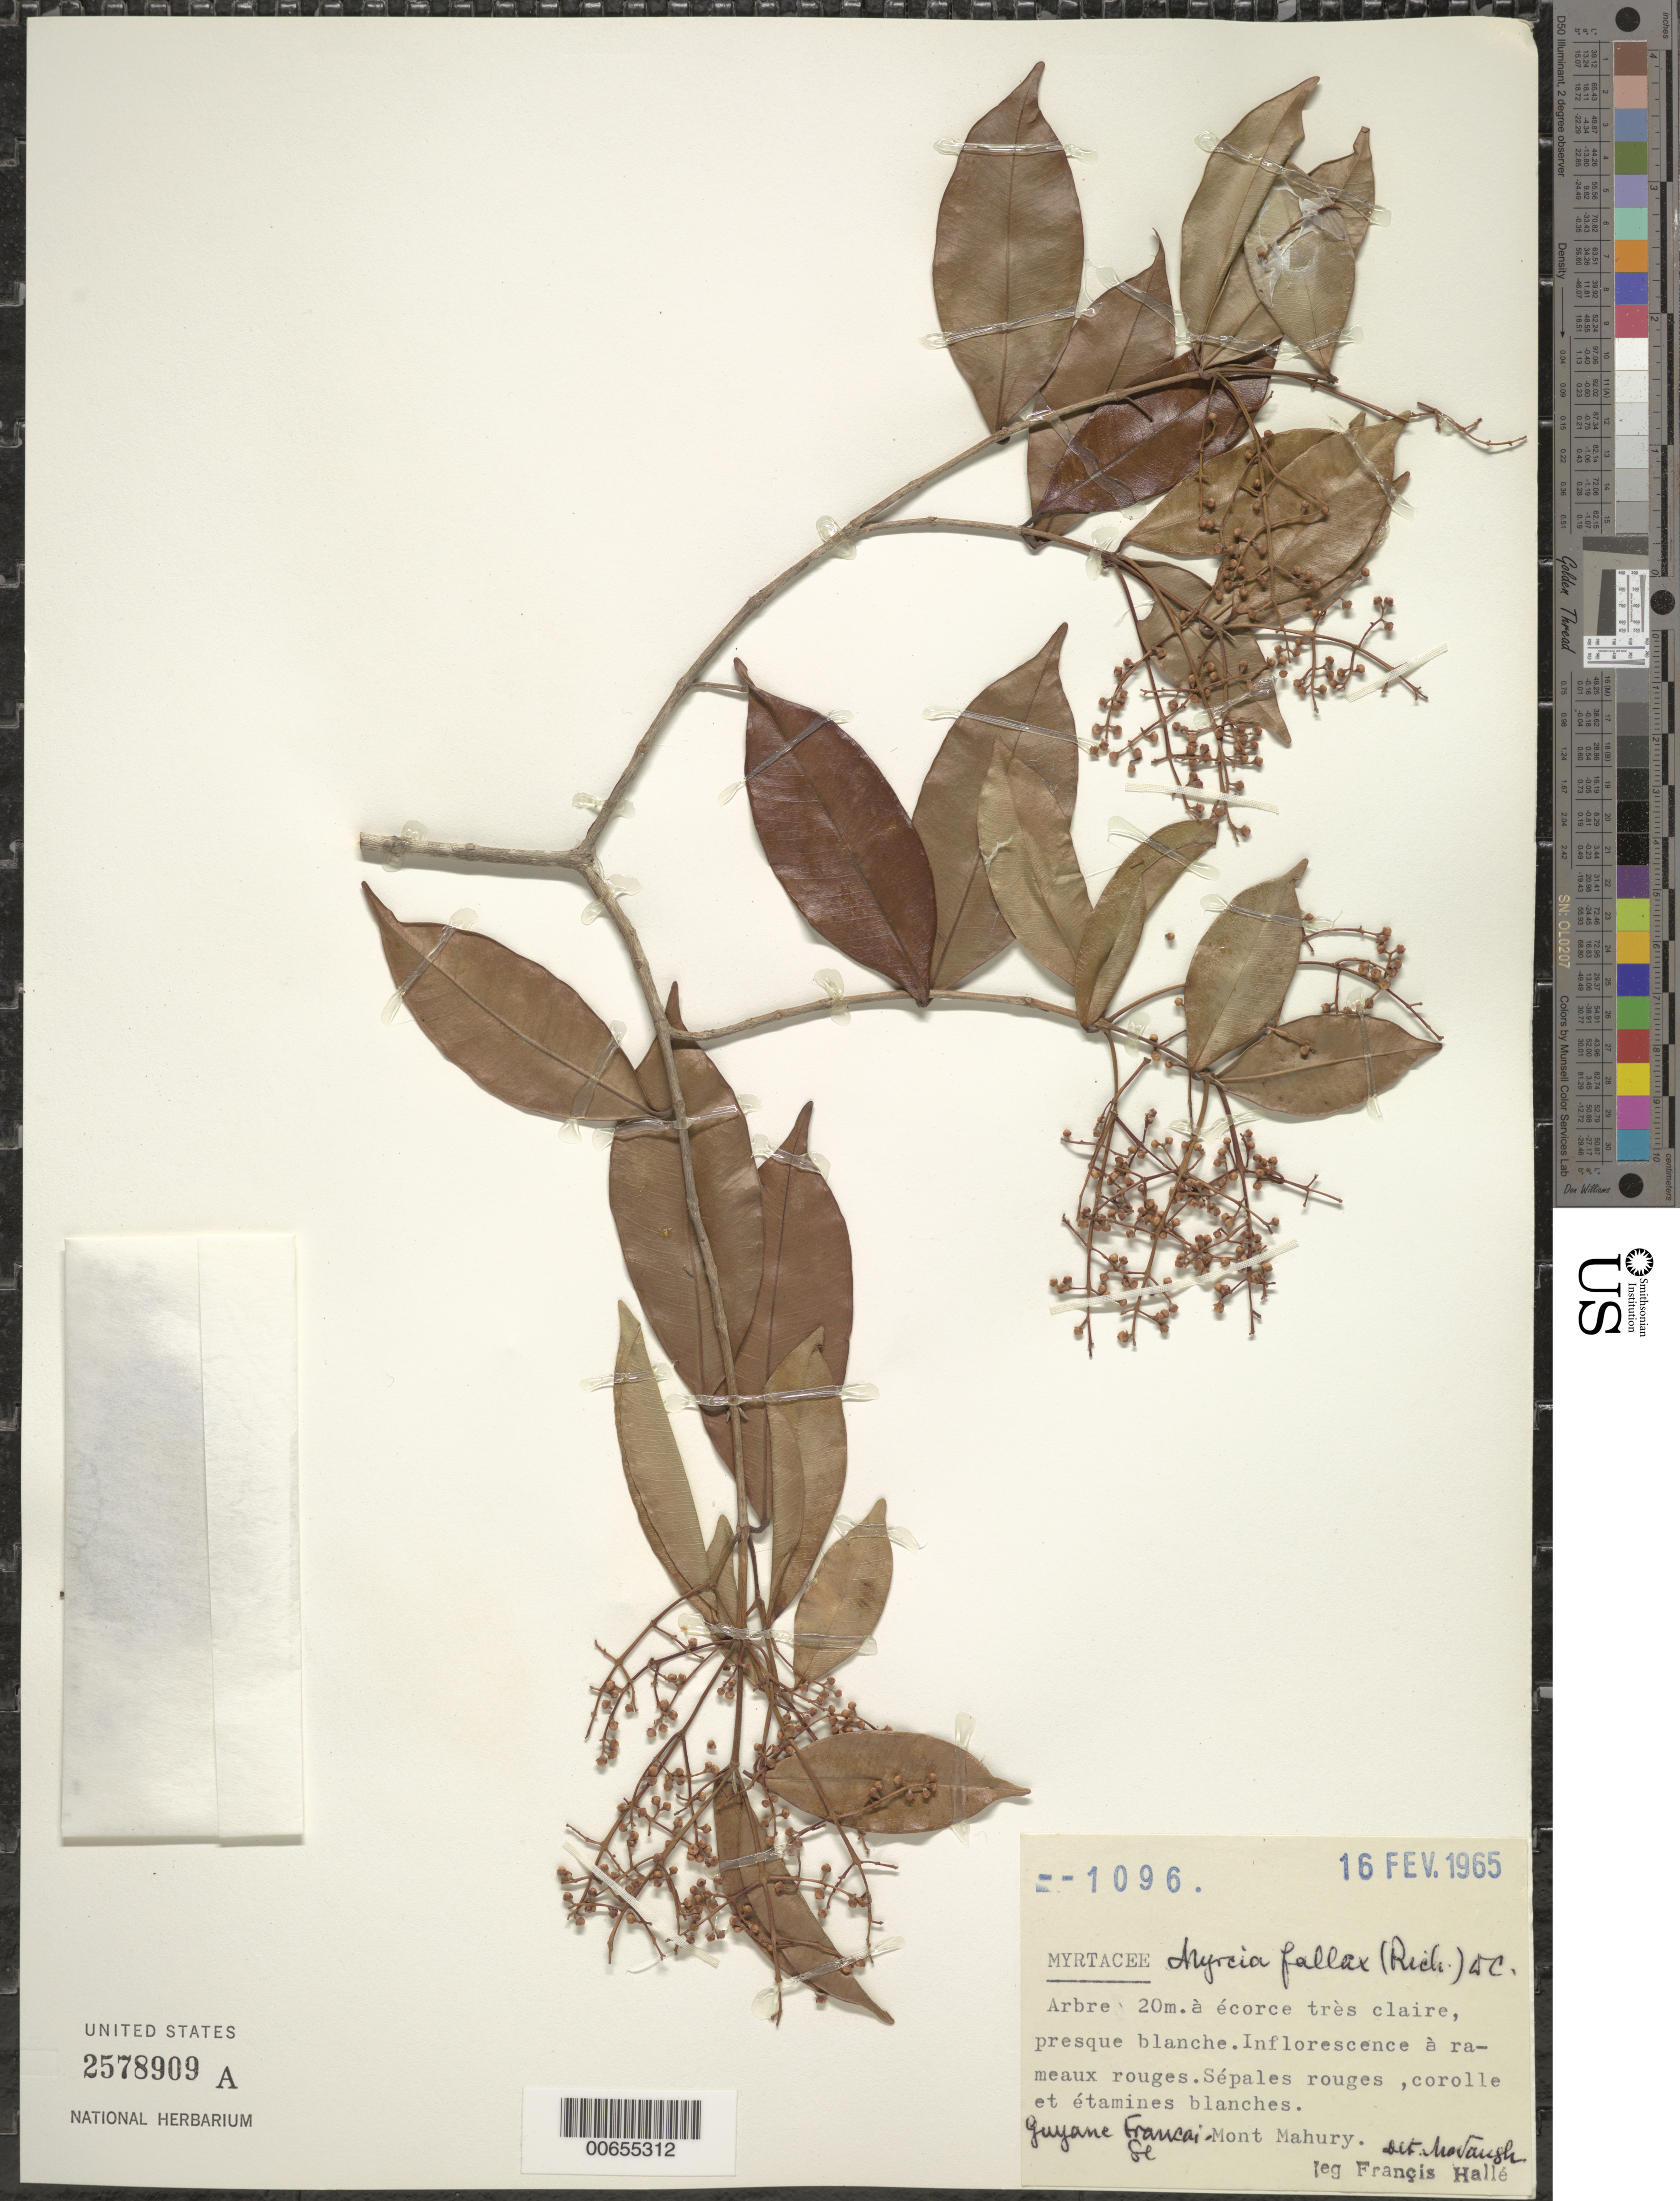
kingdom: Plantae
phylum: Tracheophyta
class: Magnoliopsida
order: Myrtales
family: Myrtaceae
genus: Myrcia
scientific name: Myrcia fallax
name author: (Rich.) DC.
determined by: McVaugh, R.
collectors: F. Hallé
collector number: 1096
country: French Guiana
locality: Mont Mahury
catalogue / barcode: US 2578909A